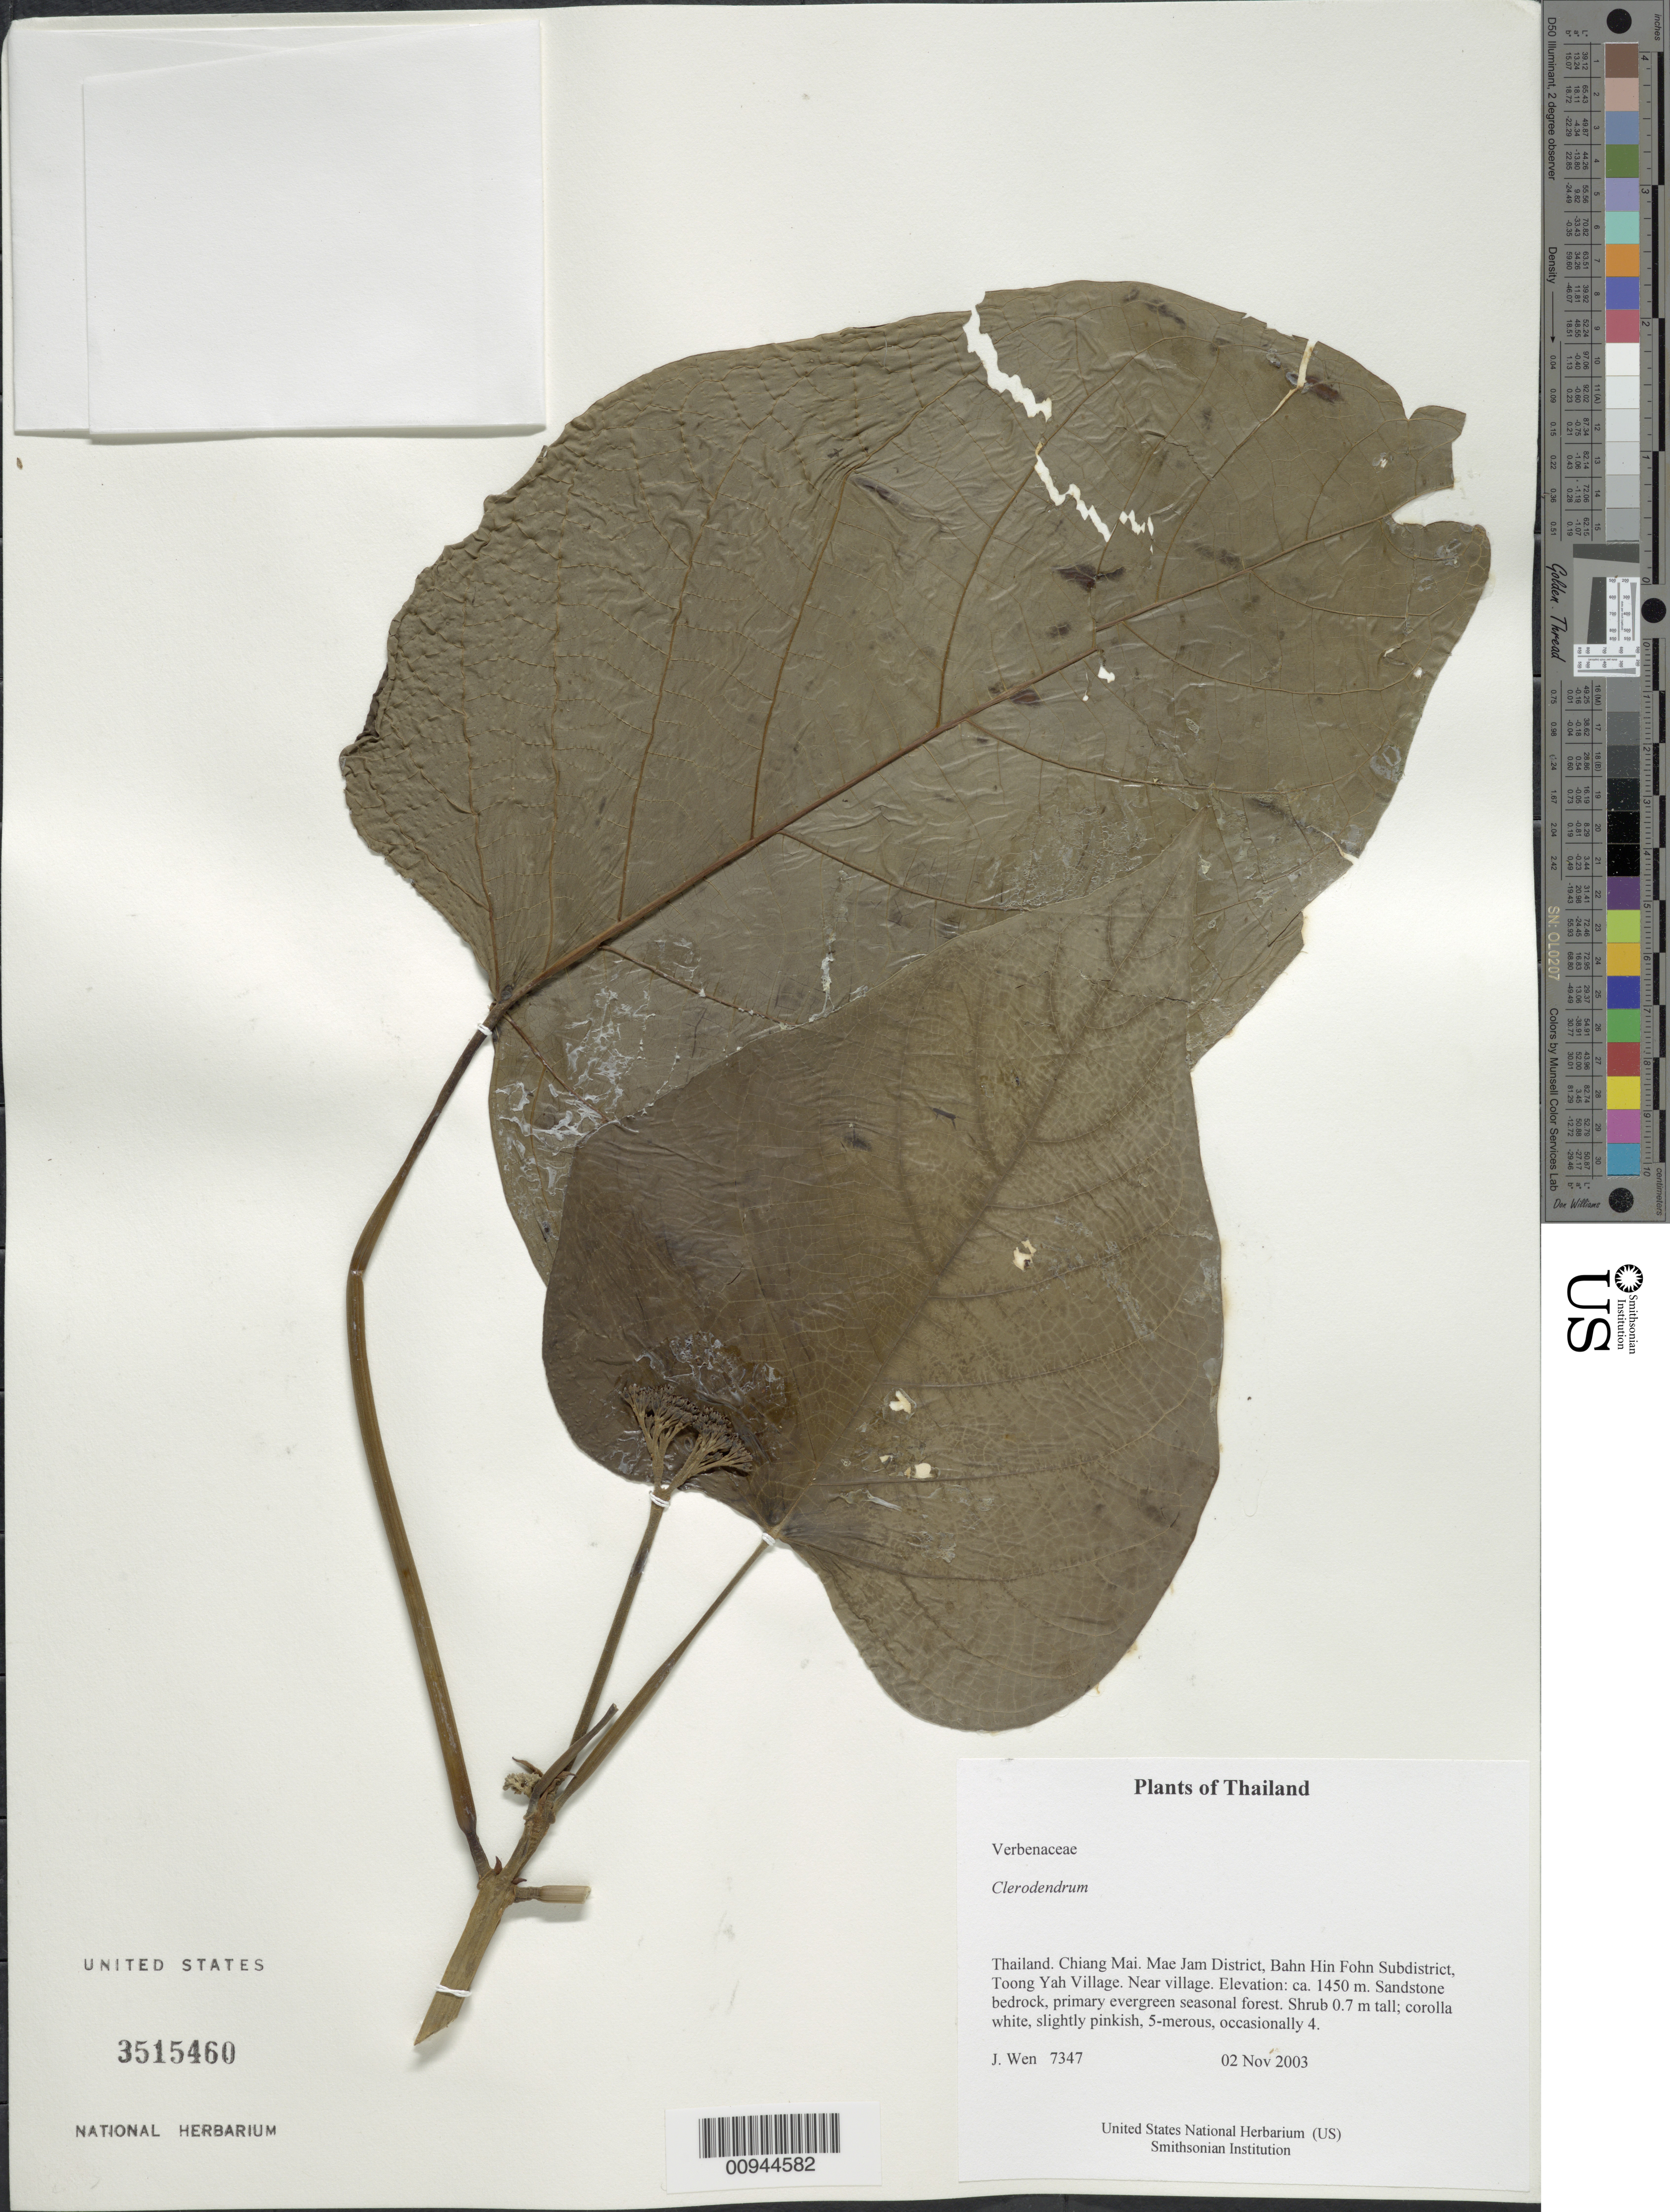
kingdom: Plantae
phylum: Tracheophyta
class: Magnoliopsida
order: Lamiales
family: Lamiaceae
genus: Clerodendrum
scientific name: Clerodendrum sp.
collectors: J. Wen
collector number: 7347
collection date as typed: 02 Nov 2003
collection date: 2003-11-02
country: Thailand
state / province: Chiang Mai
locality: Mae Jam District, Bahn Hin Fohn Subdistrict, Toong Yah Village. Near village.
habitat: Sandstone bedrock, primary evergreen seasonal forest.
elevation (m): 1450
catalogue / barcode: US 3515460